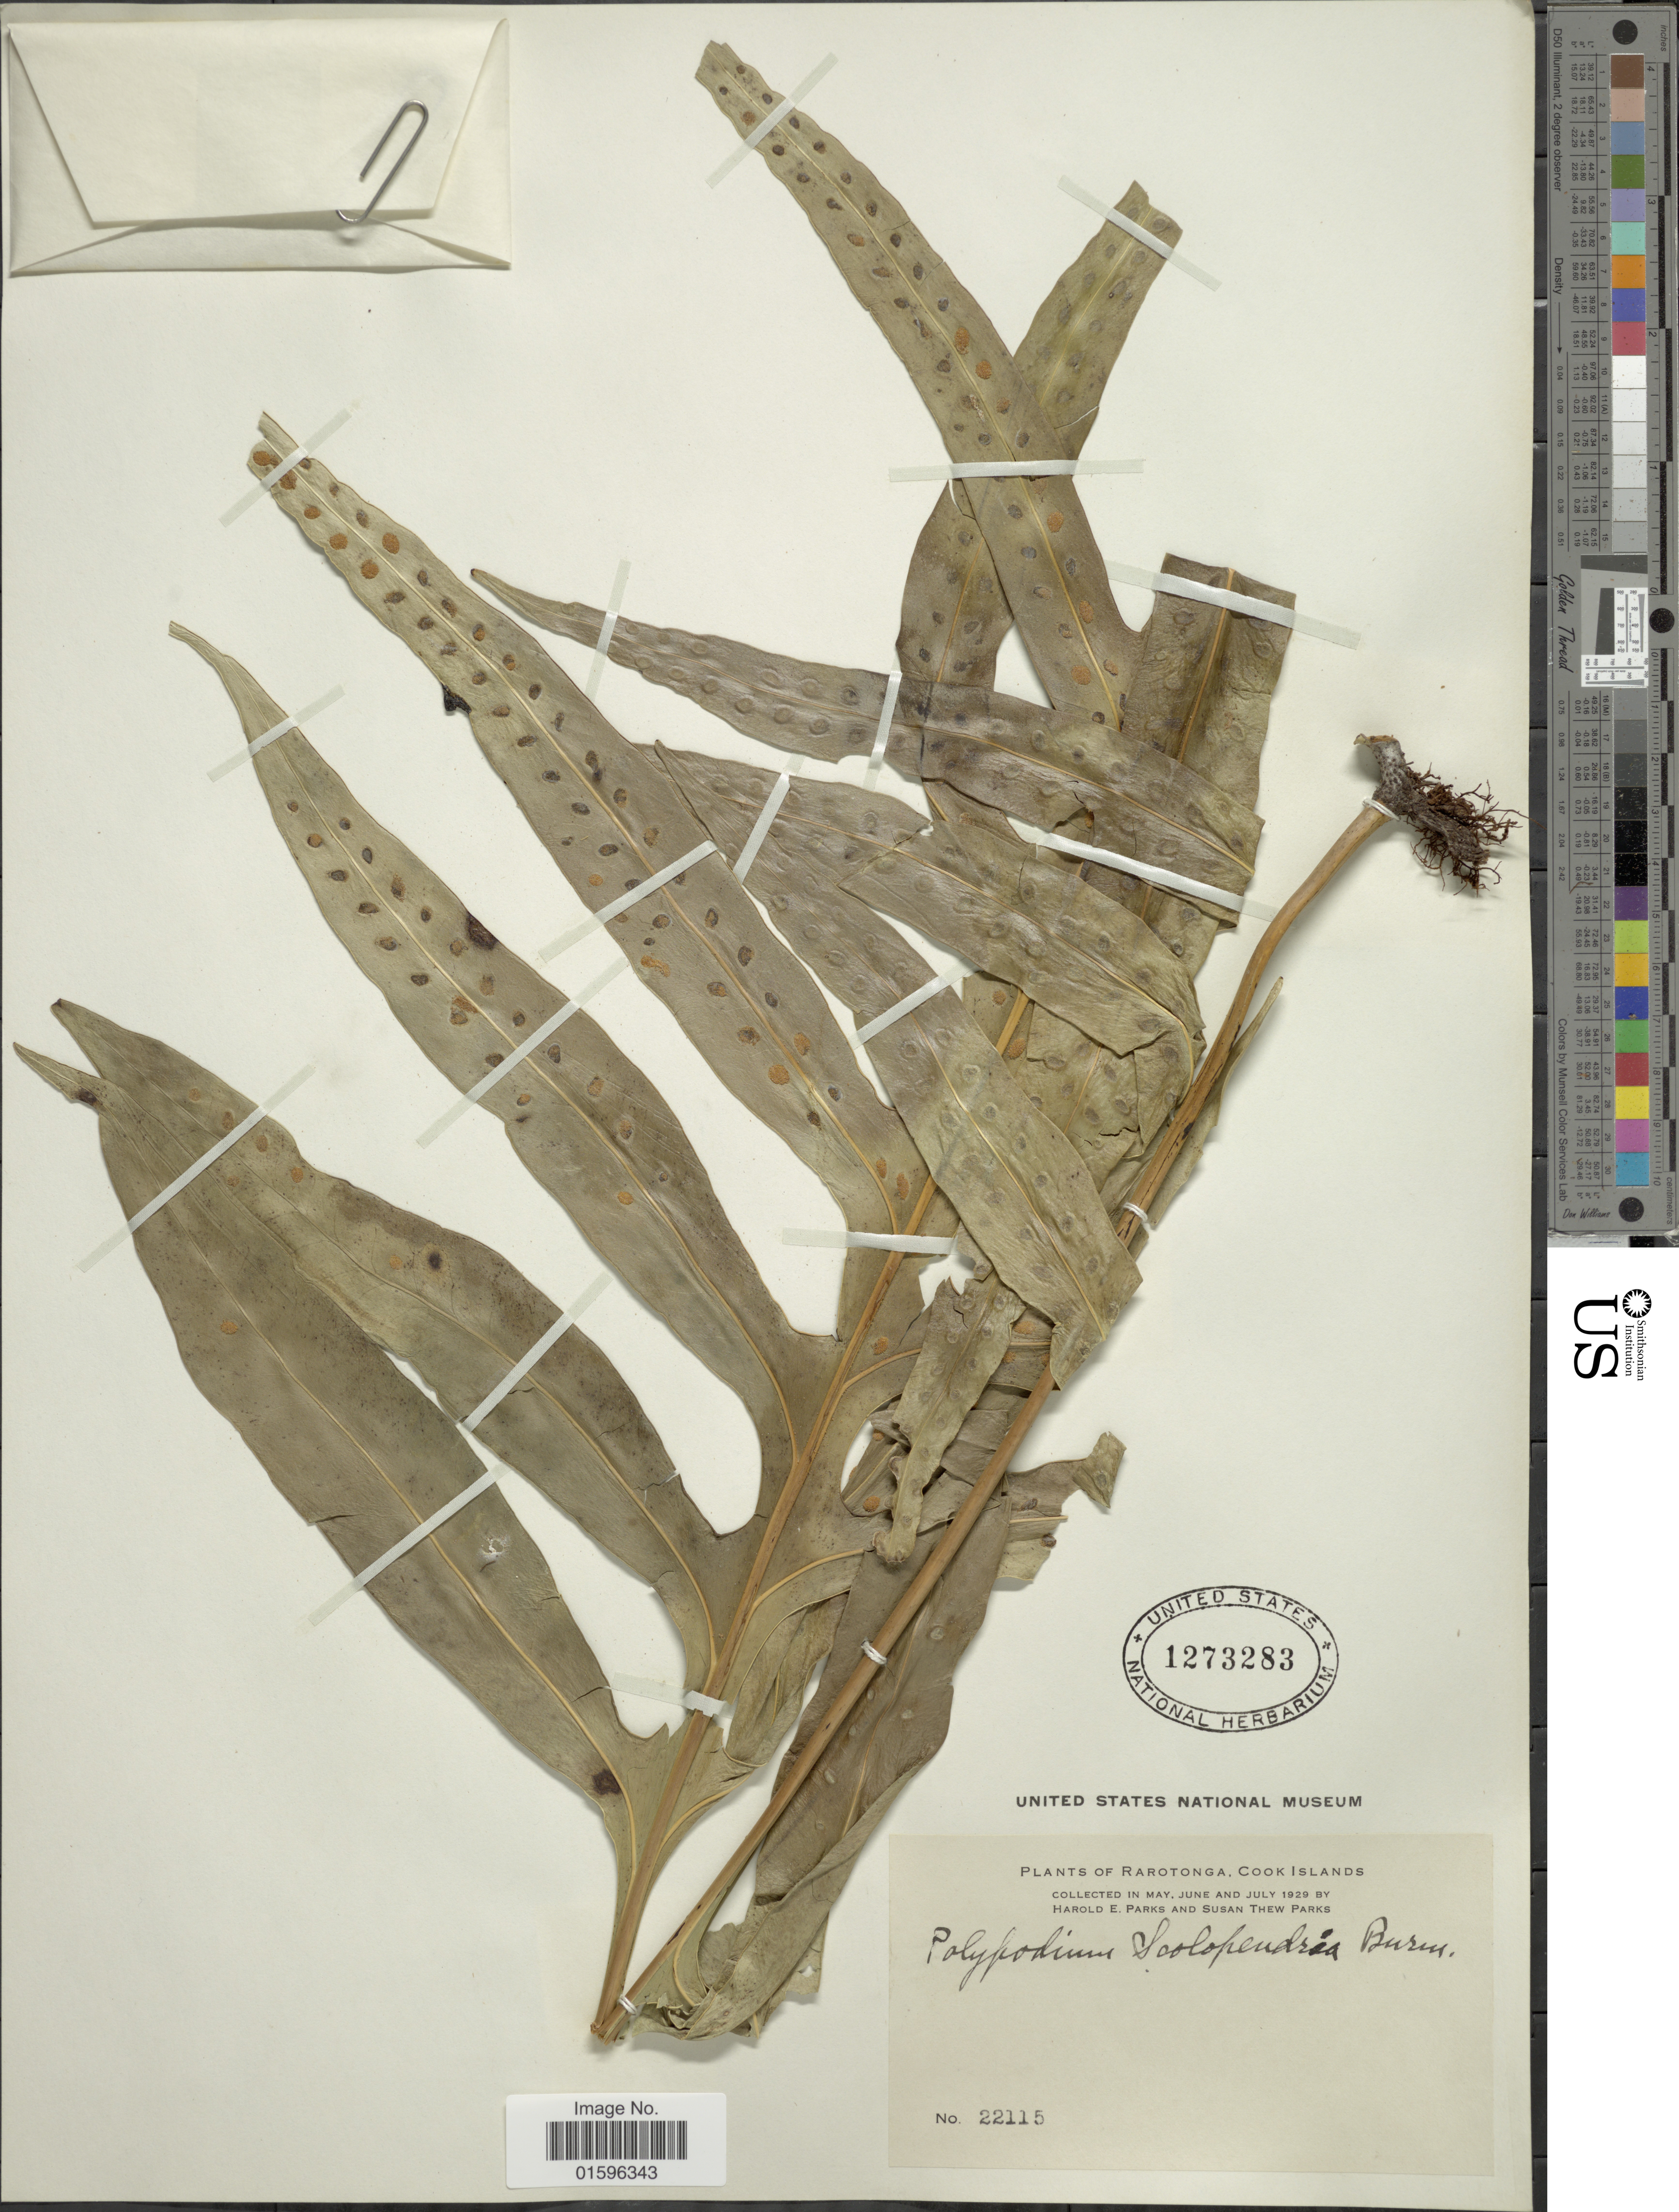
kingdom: Plantae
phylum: Tracheophyta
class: Polypodiopsida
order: Polypodiales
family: Polypodiaceae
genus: Polypodium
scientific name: Polypodium scolopendria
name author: Burm. f.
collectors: H. E. Parks & S. Parks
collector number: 22115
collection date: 1929-05/1929-07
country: Cook Islands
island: Rarotonga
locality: Rarotonga, Cook Islands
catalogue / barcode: US 1273283